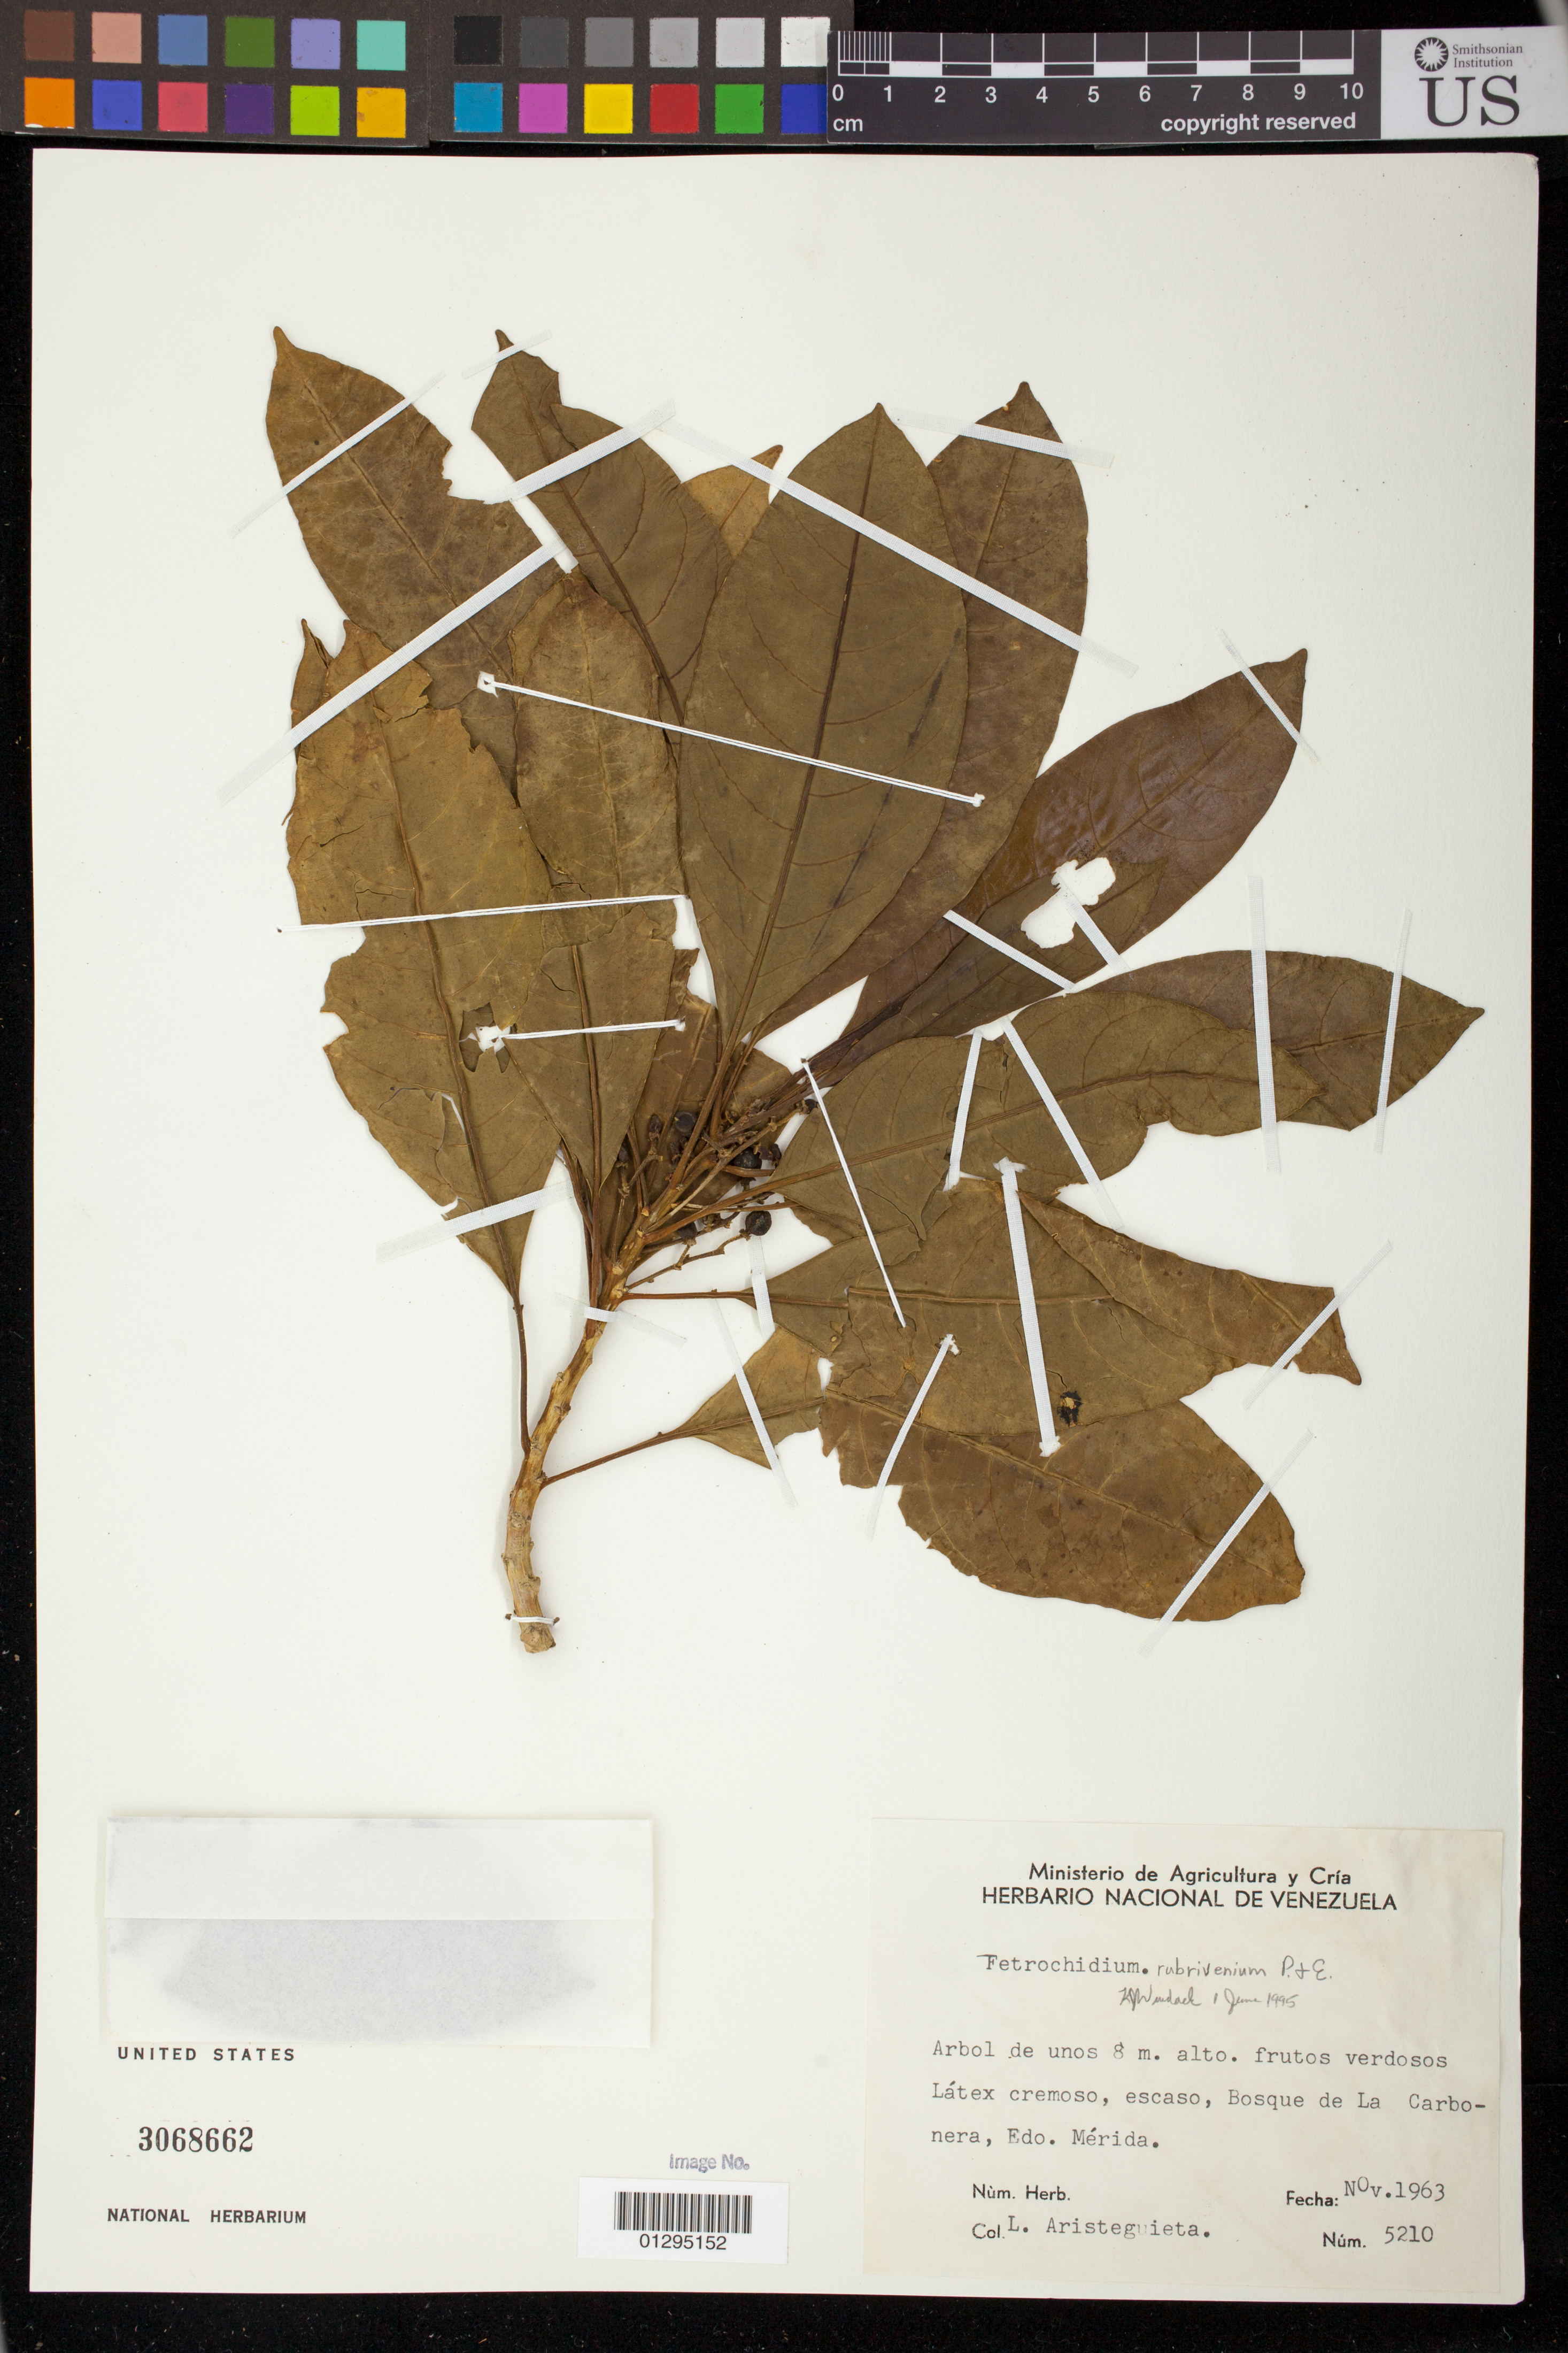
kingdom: Plantae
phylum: Tracheophyta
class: Magnoliopsida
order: Malpighiales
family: Euphorbiaceae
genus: Tetrorchidium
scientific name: Tetrorchidium rubrivenium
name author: Poepp.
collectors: L. Aristeguieta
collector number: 5210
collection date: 1963-10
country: Venezuela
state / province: Mérida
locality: Bosque de La Carbonera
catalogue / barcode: US 3068662